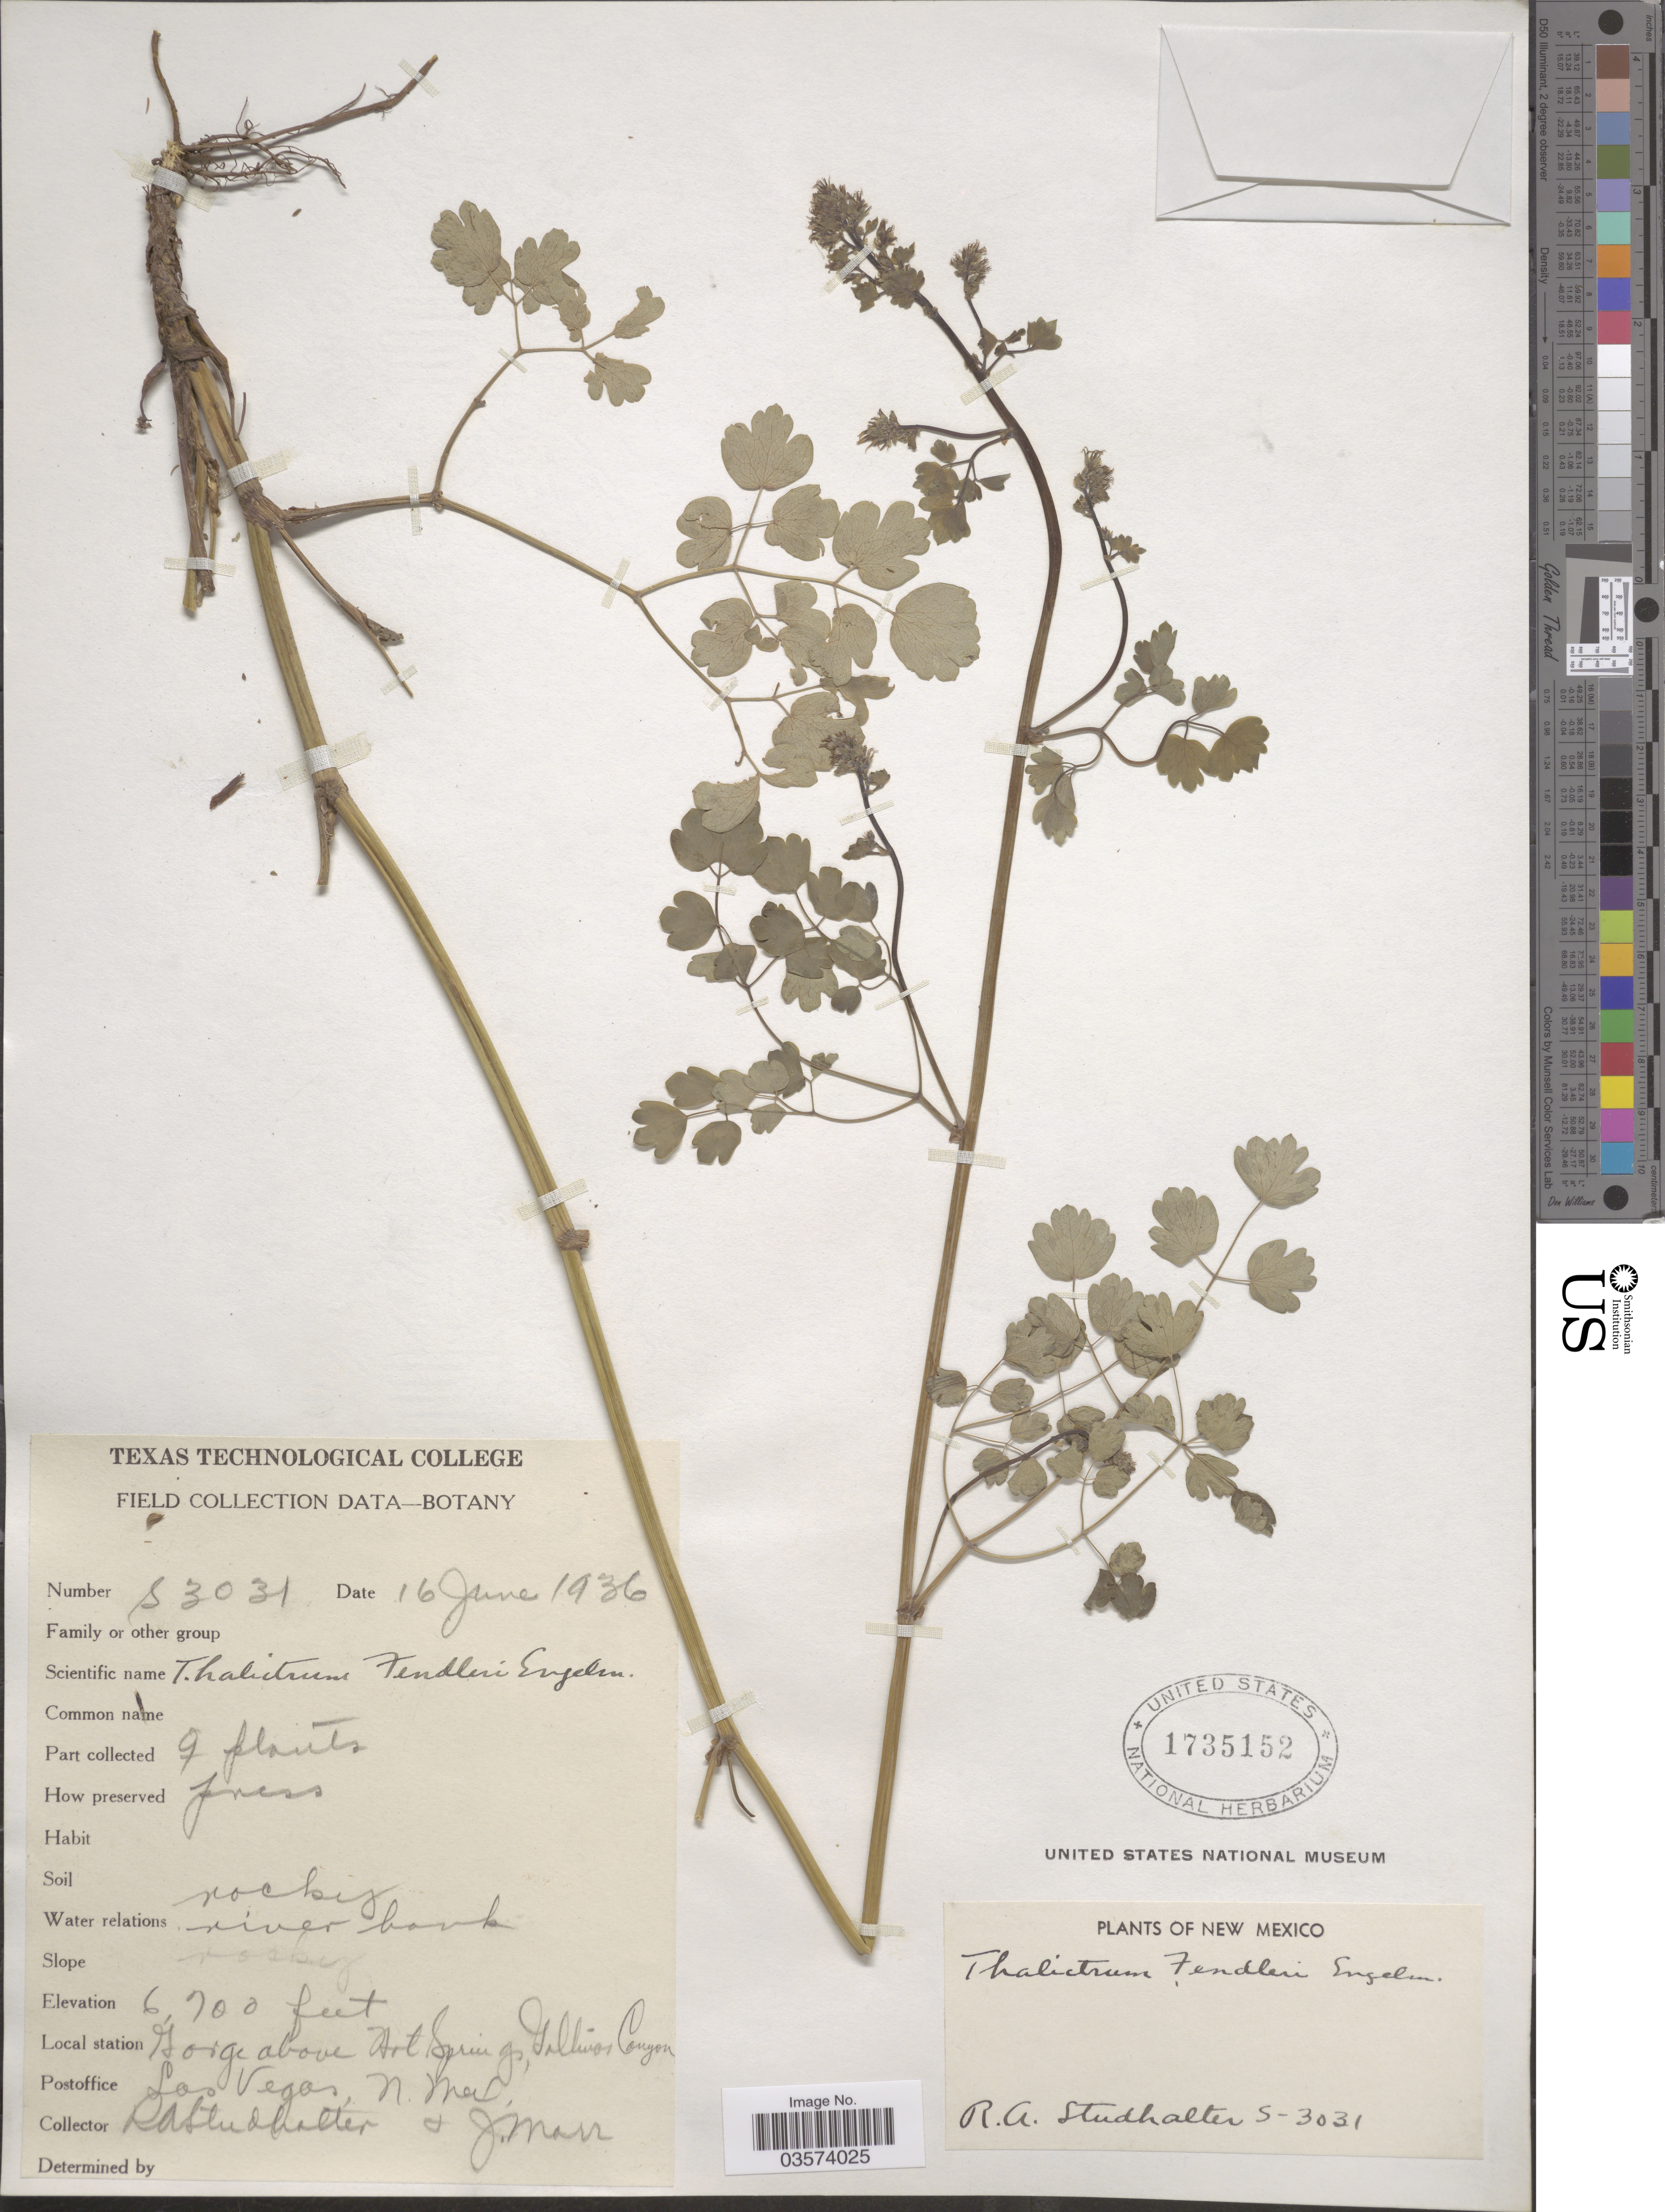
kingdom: Plantae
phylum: Tracheophyta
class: Magnoliopsida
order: Ranunculales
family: Ranunculaceae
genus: Thalictrum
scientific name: Thalictrum fendleri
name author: Engelm. ex A. Gray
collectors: R. Studhalter & J. Marr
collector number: S-3031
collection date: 1936-06-16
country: United States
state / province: New Mexico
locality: Gorge above Hot Springs, Gallinas Canyon. Las Vegas.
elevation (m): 2042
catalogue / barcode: US 1735152